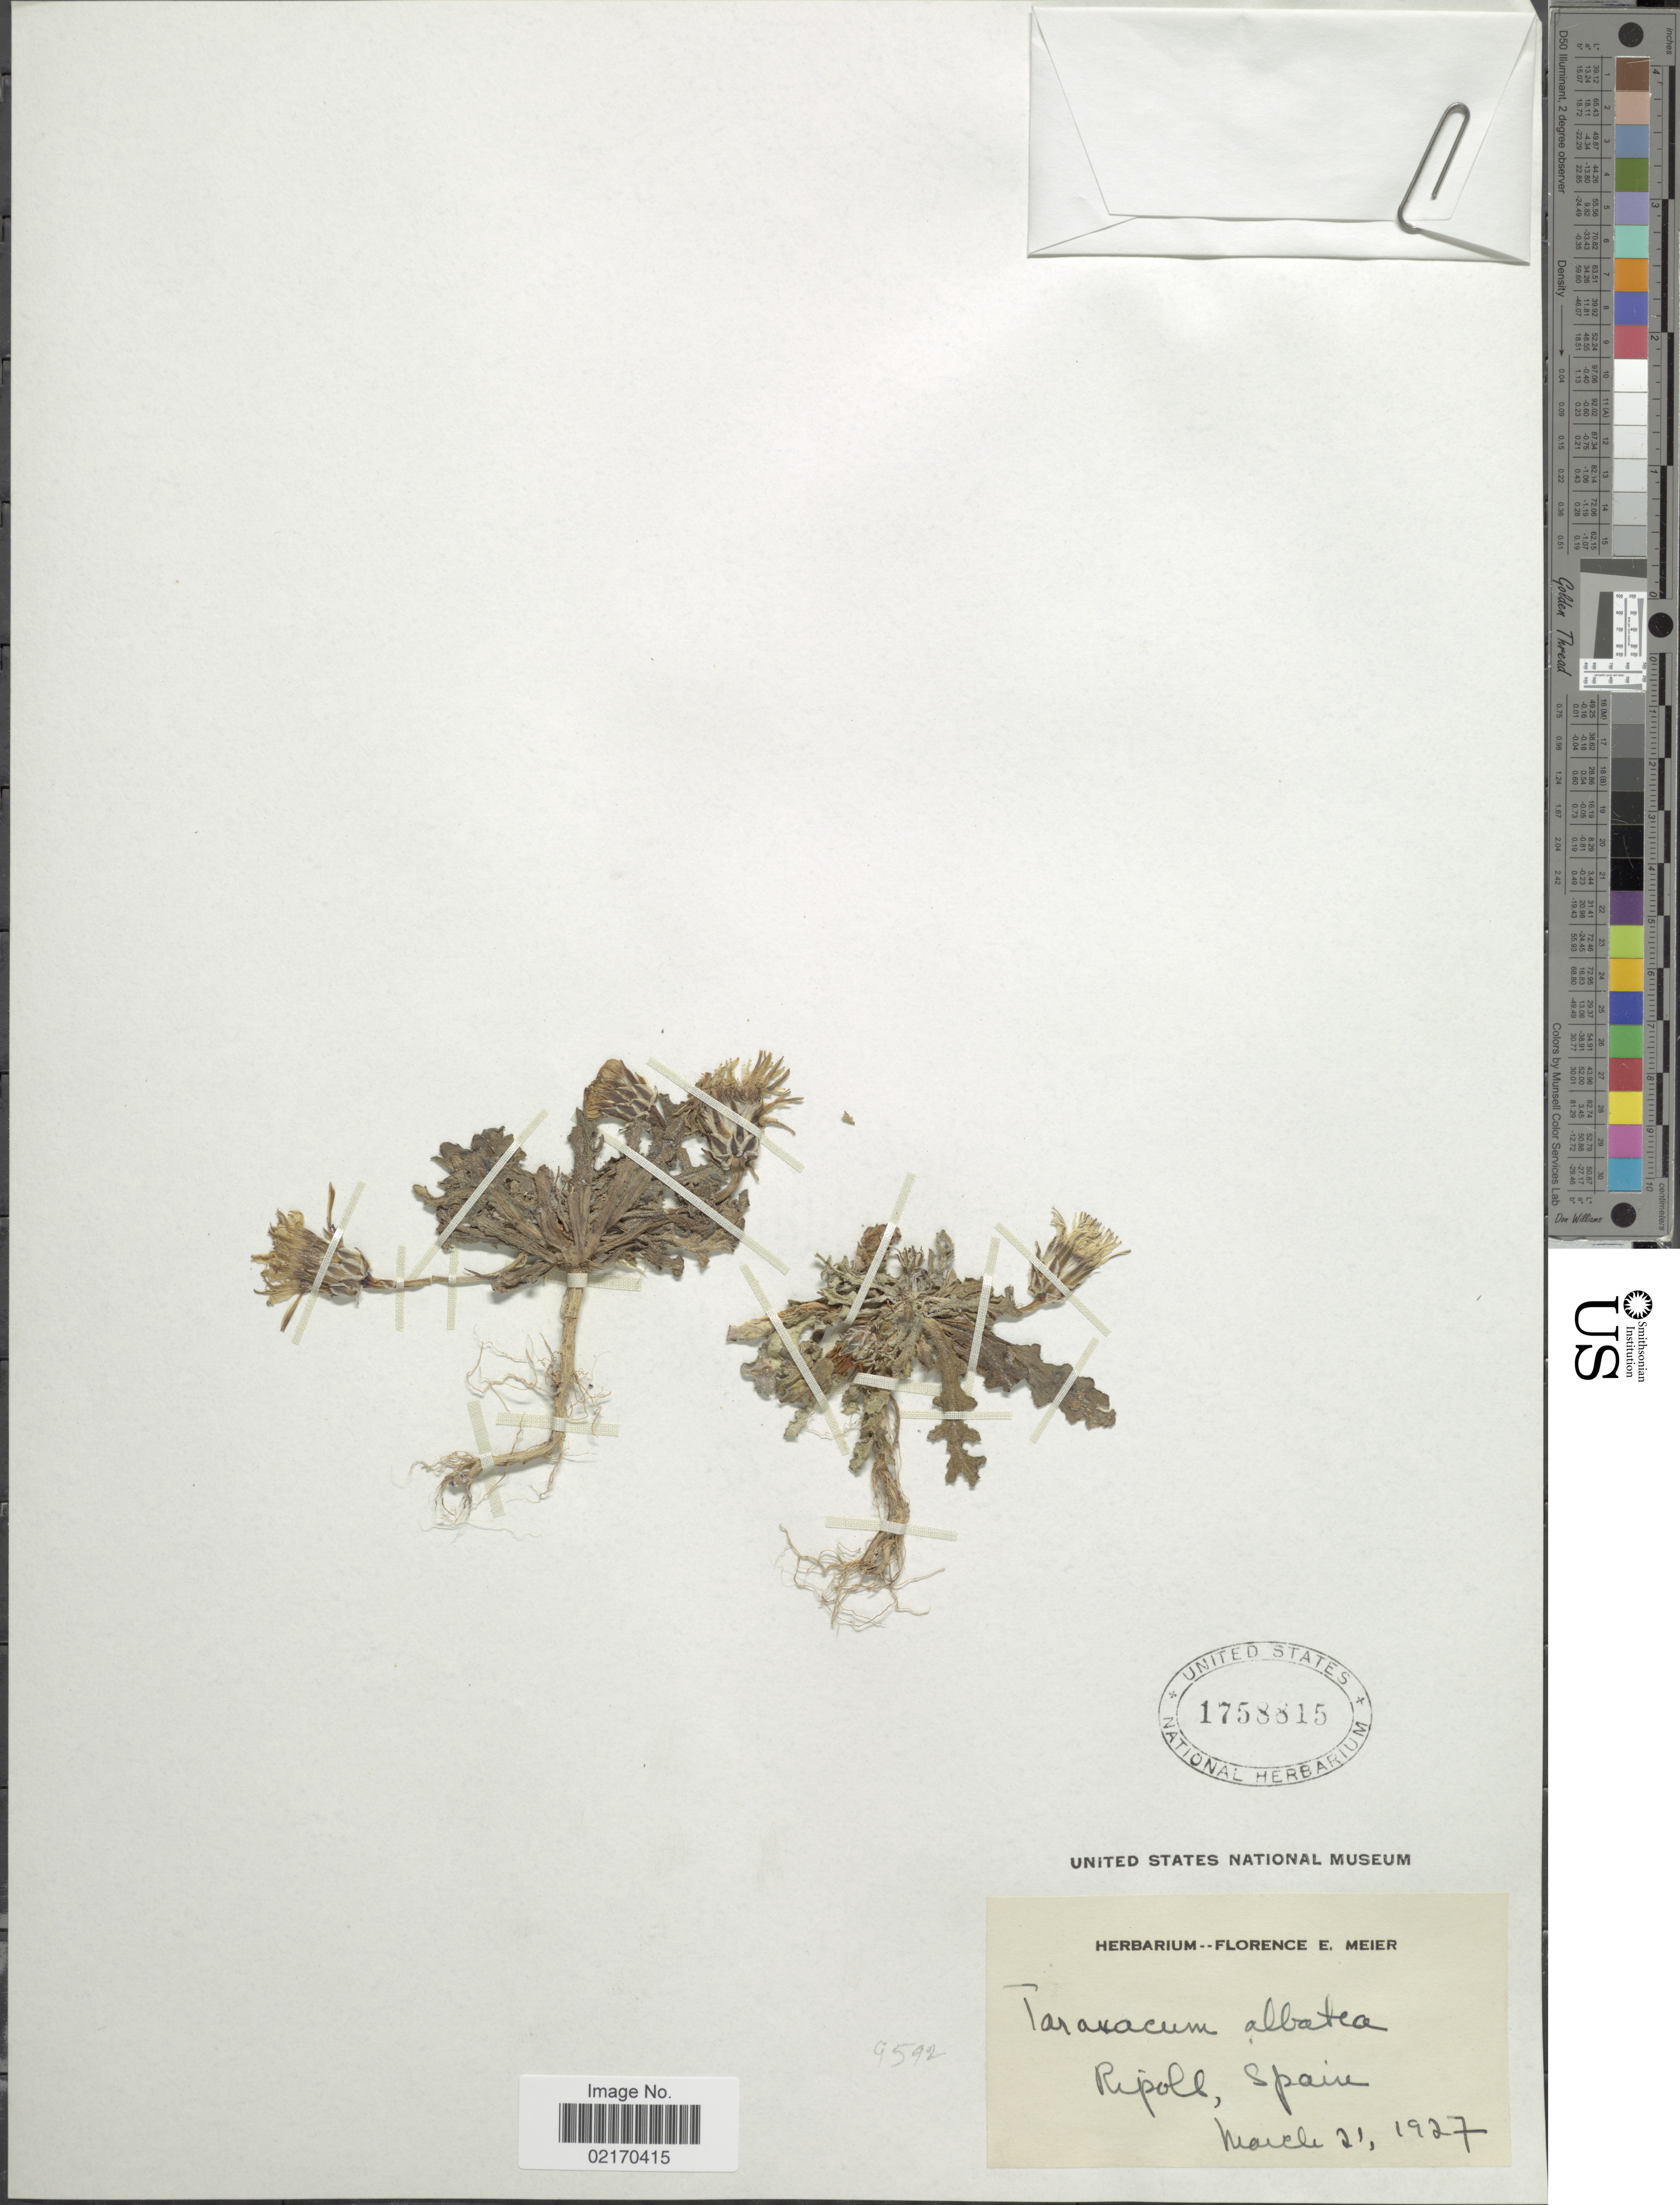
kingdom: Plantae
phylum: Tracheophyta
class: Magnoliopsida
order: Asterales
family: Asteraceae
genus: Taraxacum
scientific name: Taraxacum sp.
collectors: ex herb. Florence E. Meier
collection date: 1927-03-21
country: Spain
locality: Ripoll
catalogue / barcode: US 1758815